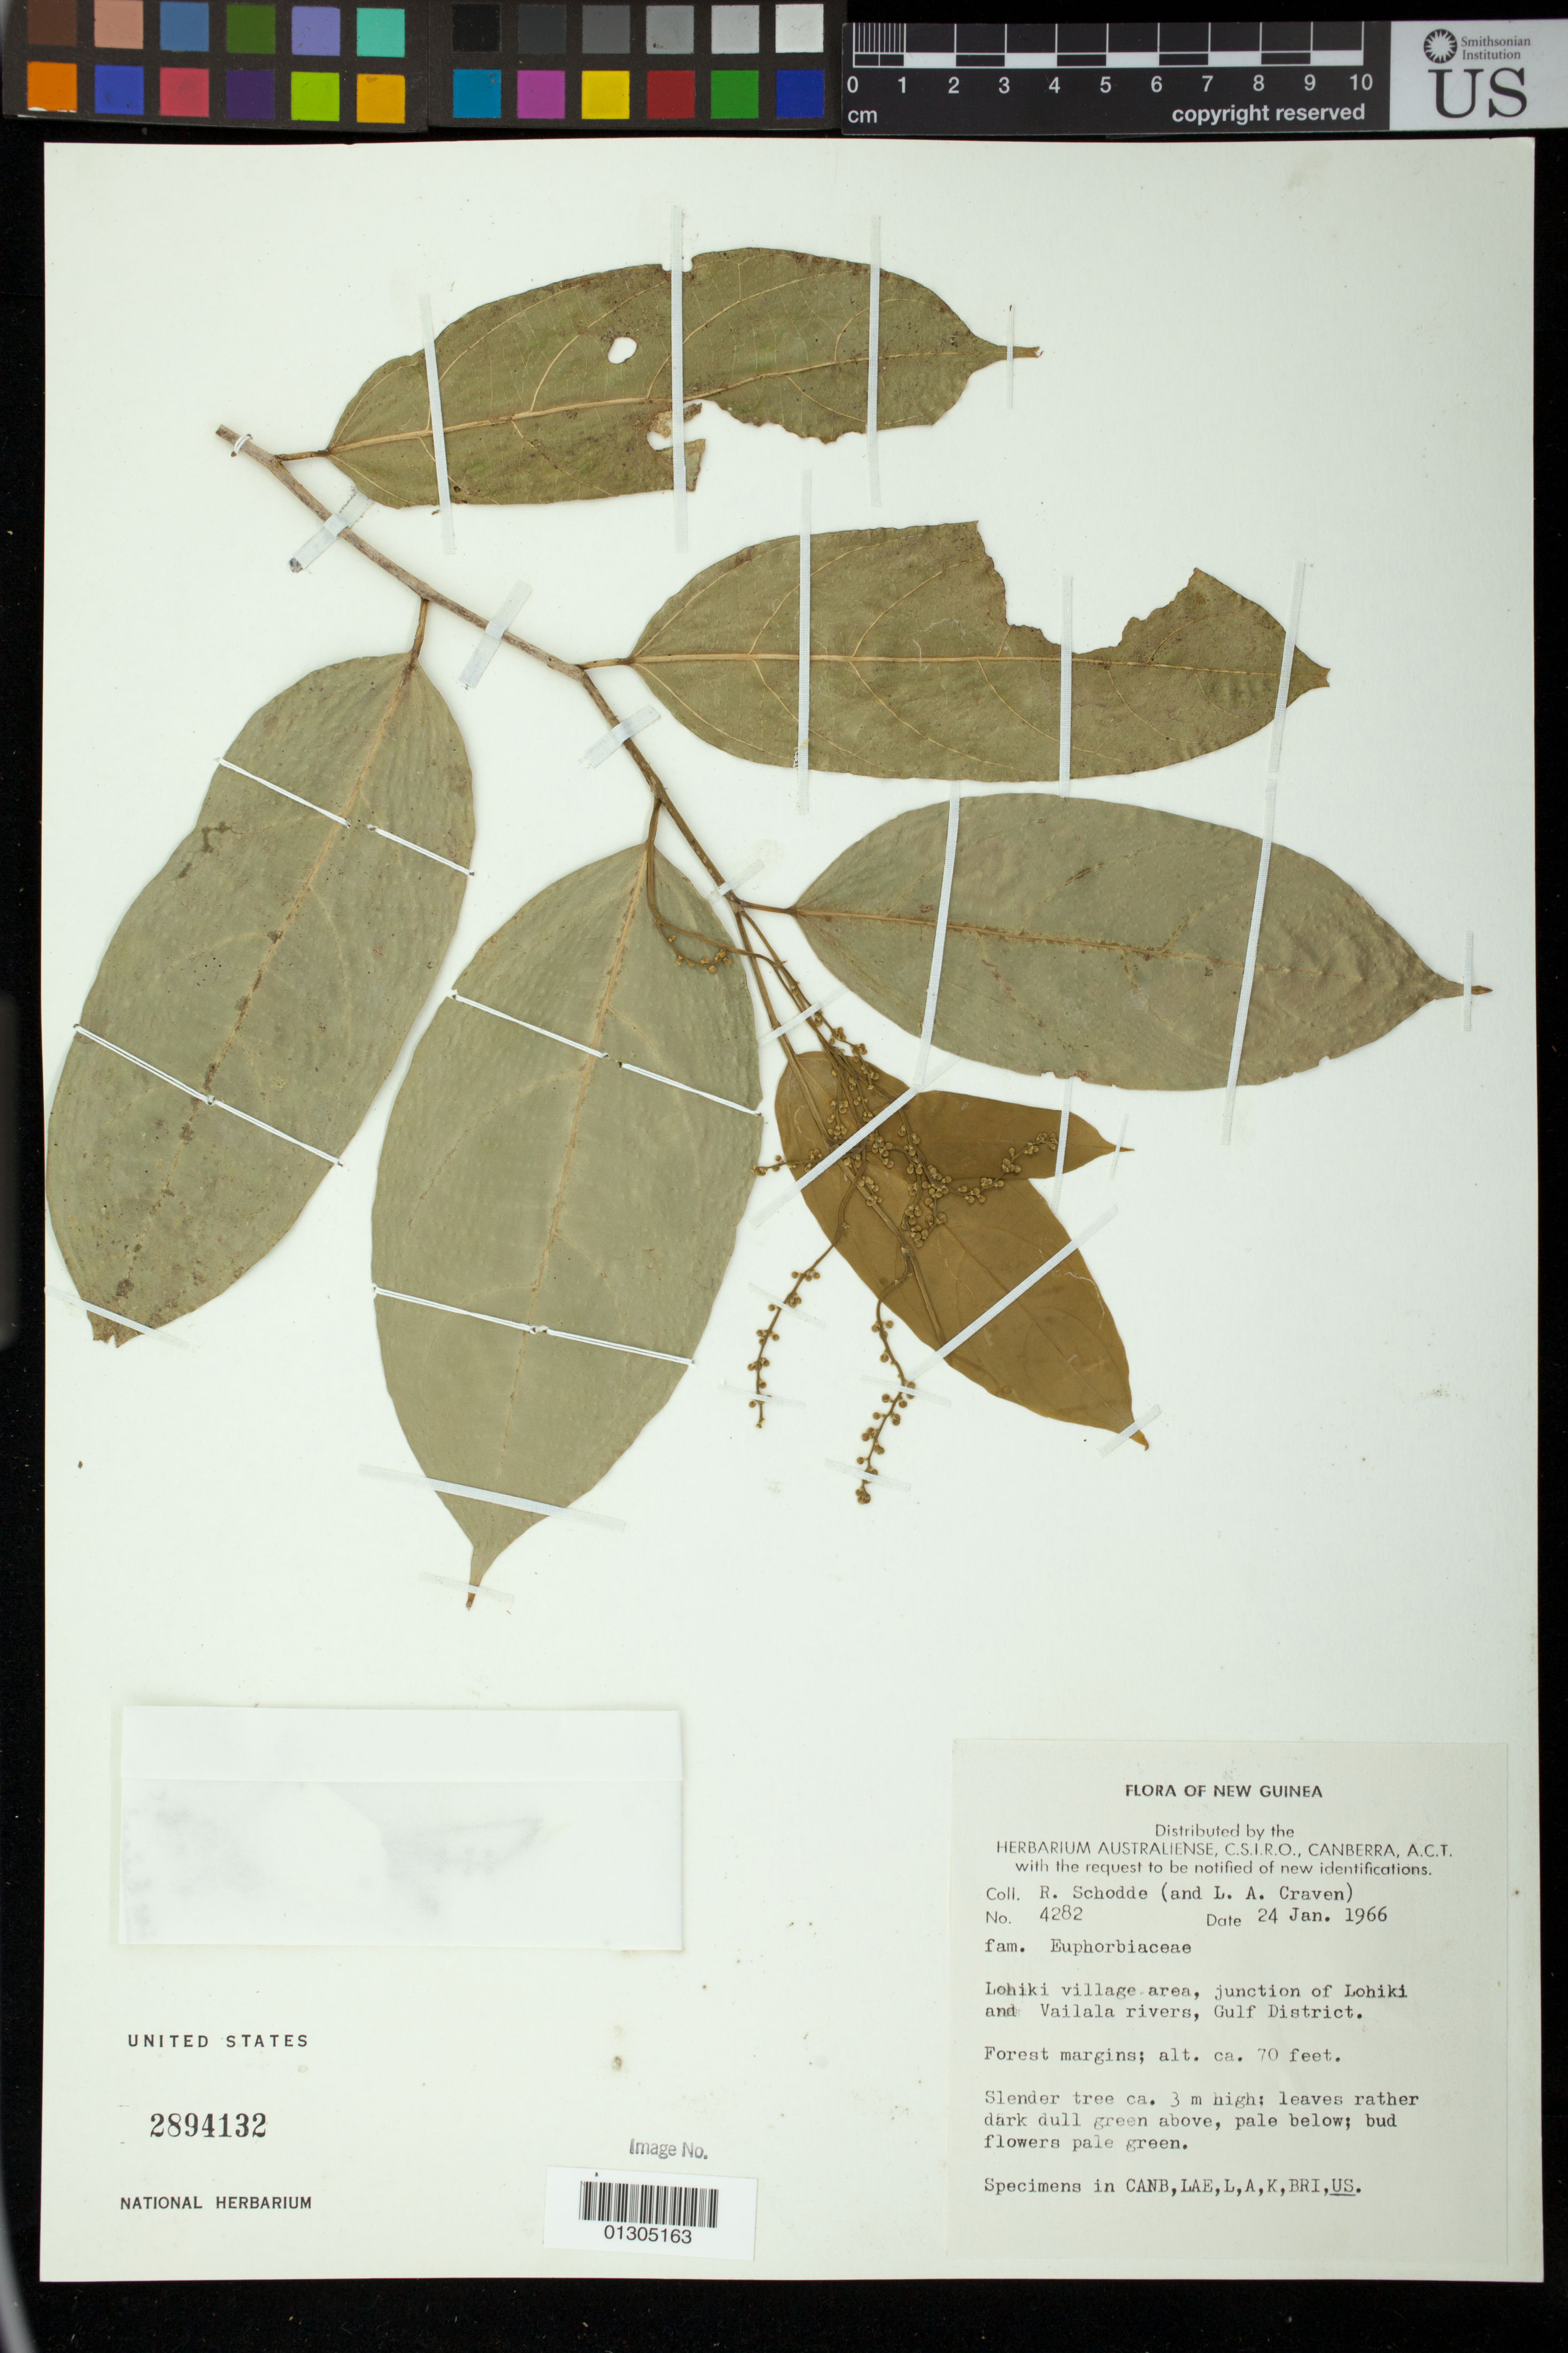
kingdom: Plantae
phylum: Tracheophyta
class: Magnoliopsida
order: Malpighiales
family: Euphorbiaceae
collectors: R. Schodde & L. A. Craven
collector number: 4282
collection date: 1966-01-24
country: Papua New Guinea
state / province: Gulf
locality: Lohiki village area, junction of Lohiki and Vailala rivers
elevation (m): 21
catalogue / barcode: US 2894132